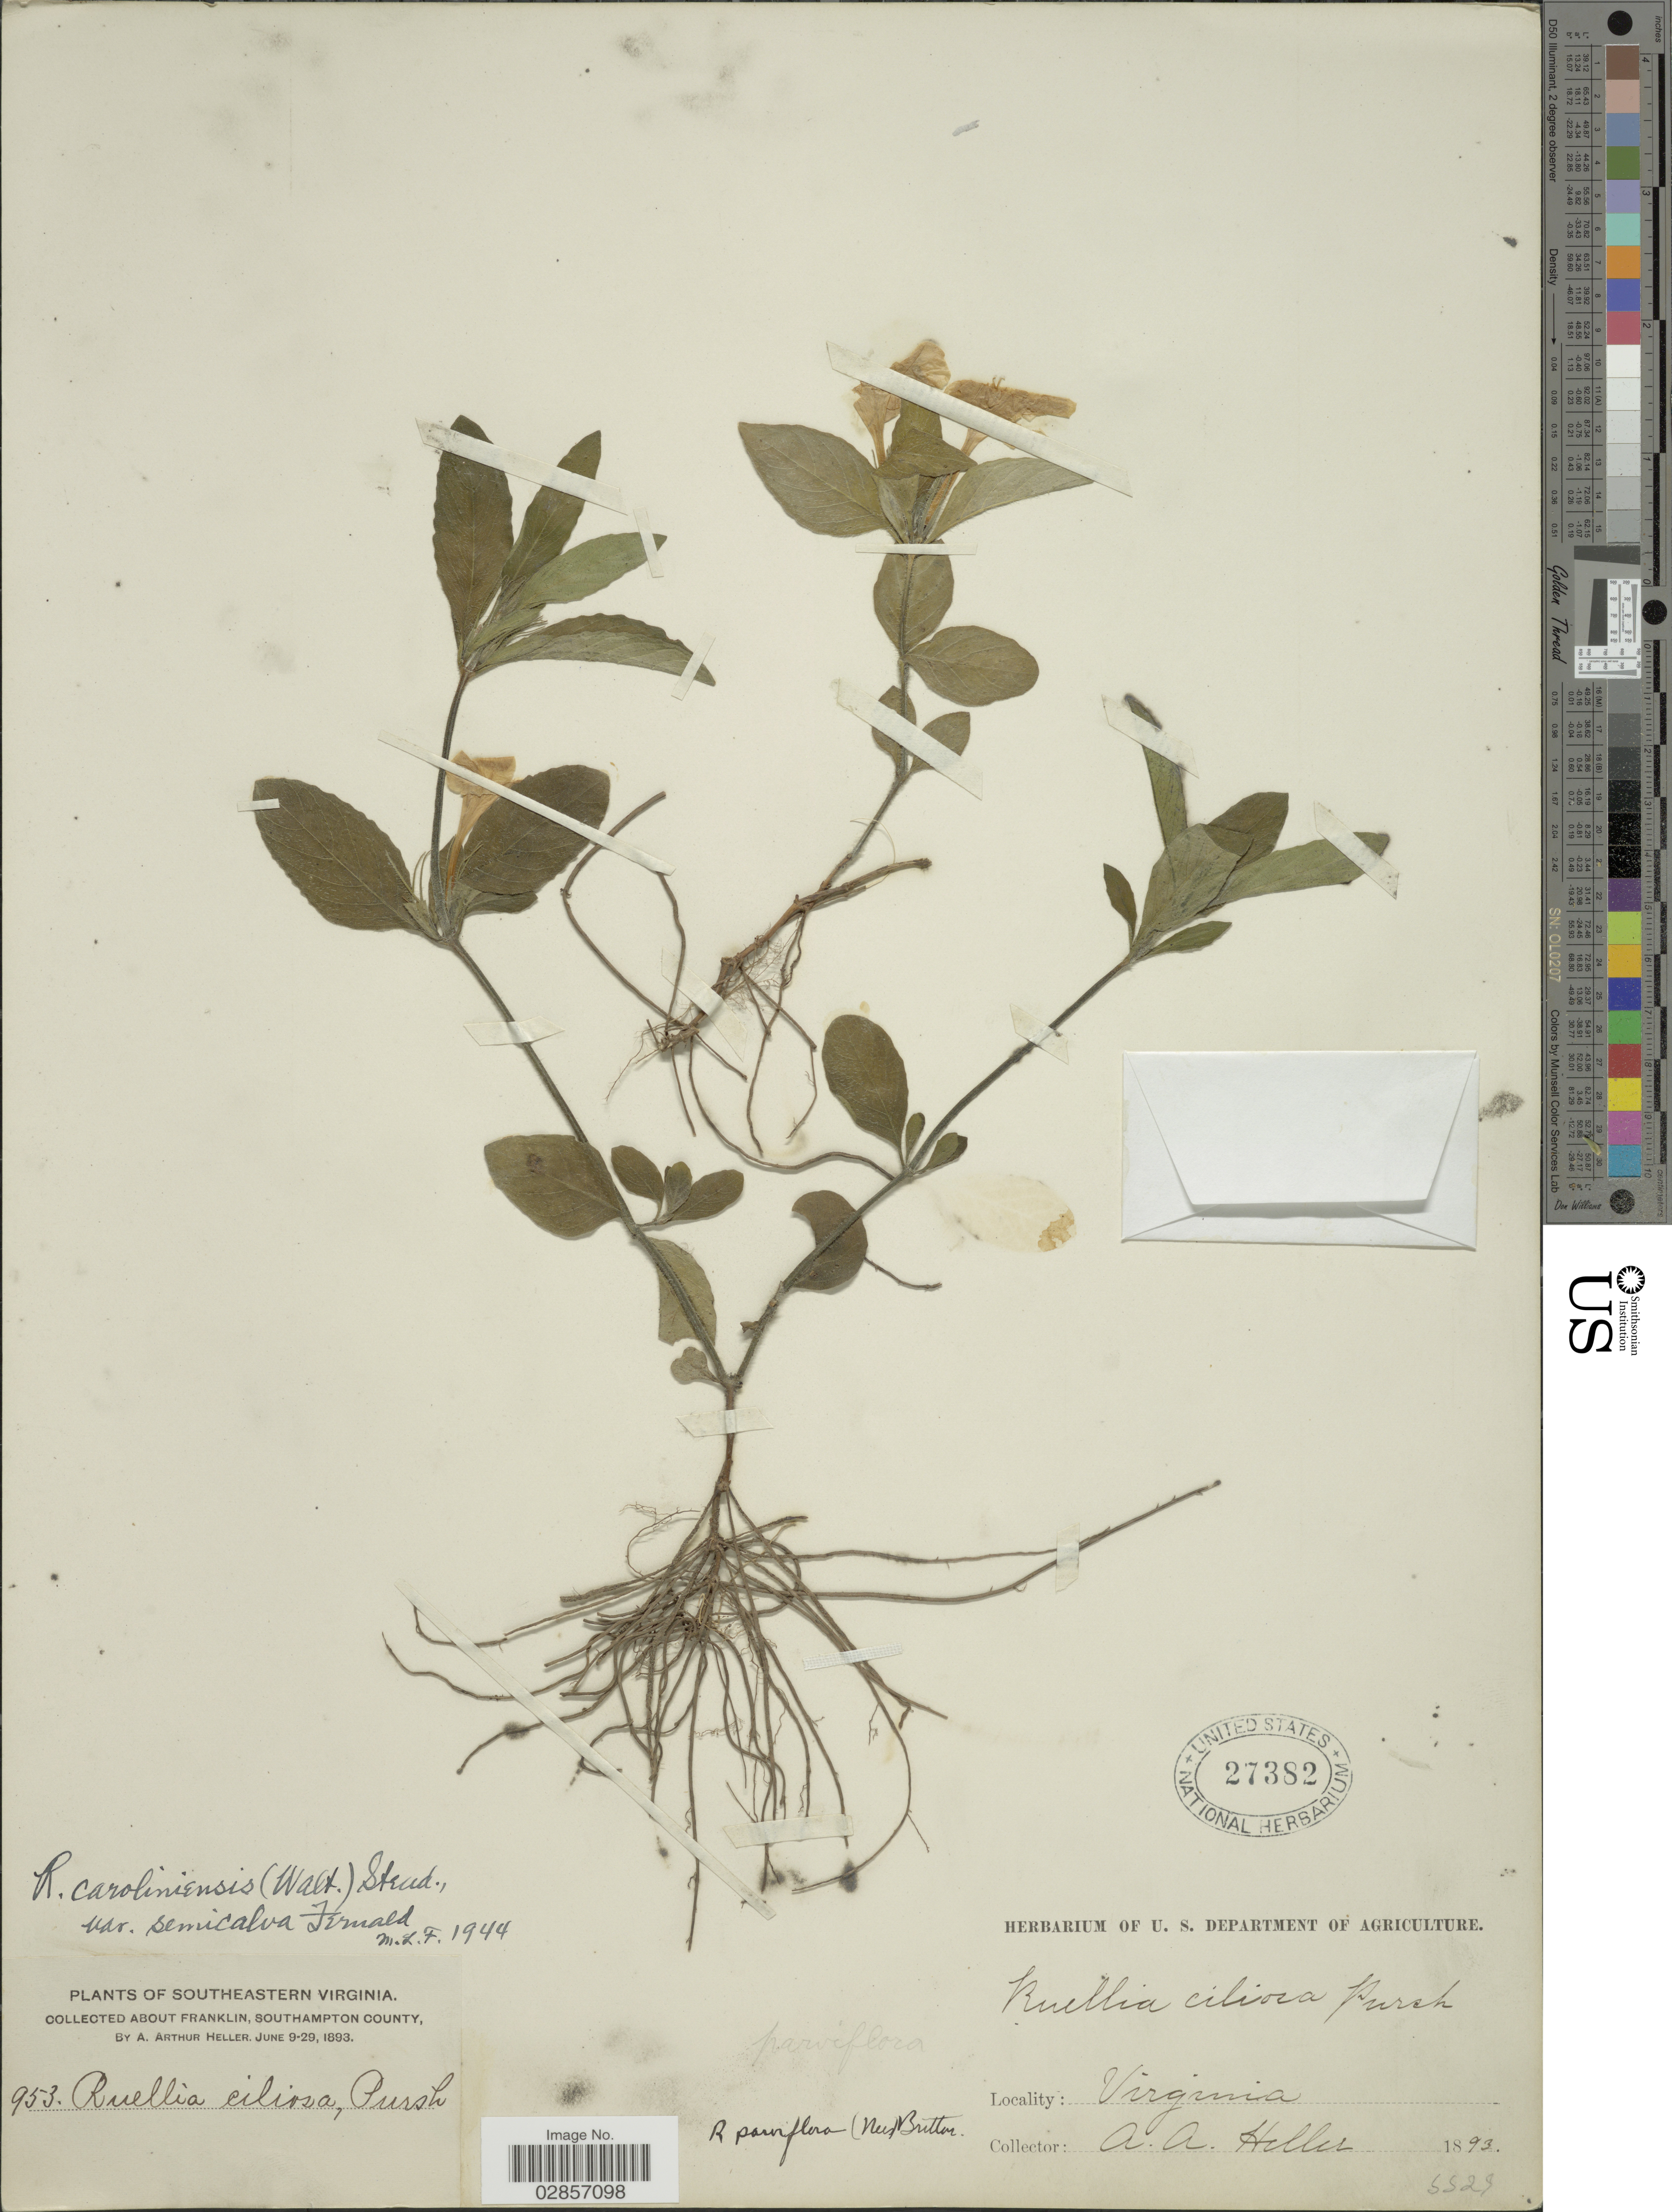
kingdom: Plantae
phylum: Tracheophyta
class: Magnoliopsida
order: Lamiales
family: Acanthaceae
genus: Ruellia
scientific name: Ruellia caroliniensis var. semicalva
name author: Fernald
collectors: A. A. Heller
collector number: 953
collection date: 1893-06-09/1893-06-29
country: United States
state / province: Virginia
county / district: Southampton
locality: Southeastern Virginia. About Franklin, Southampton County.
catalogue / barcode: US 27382